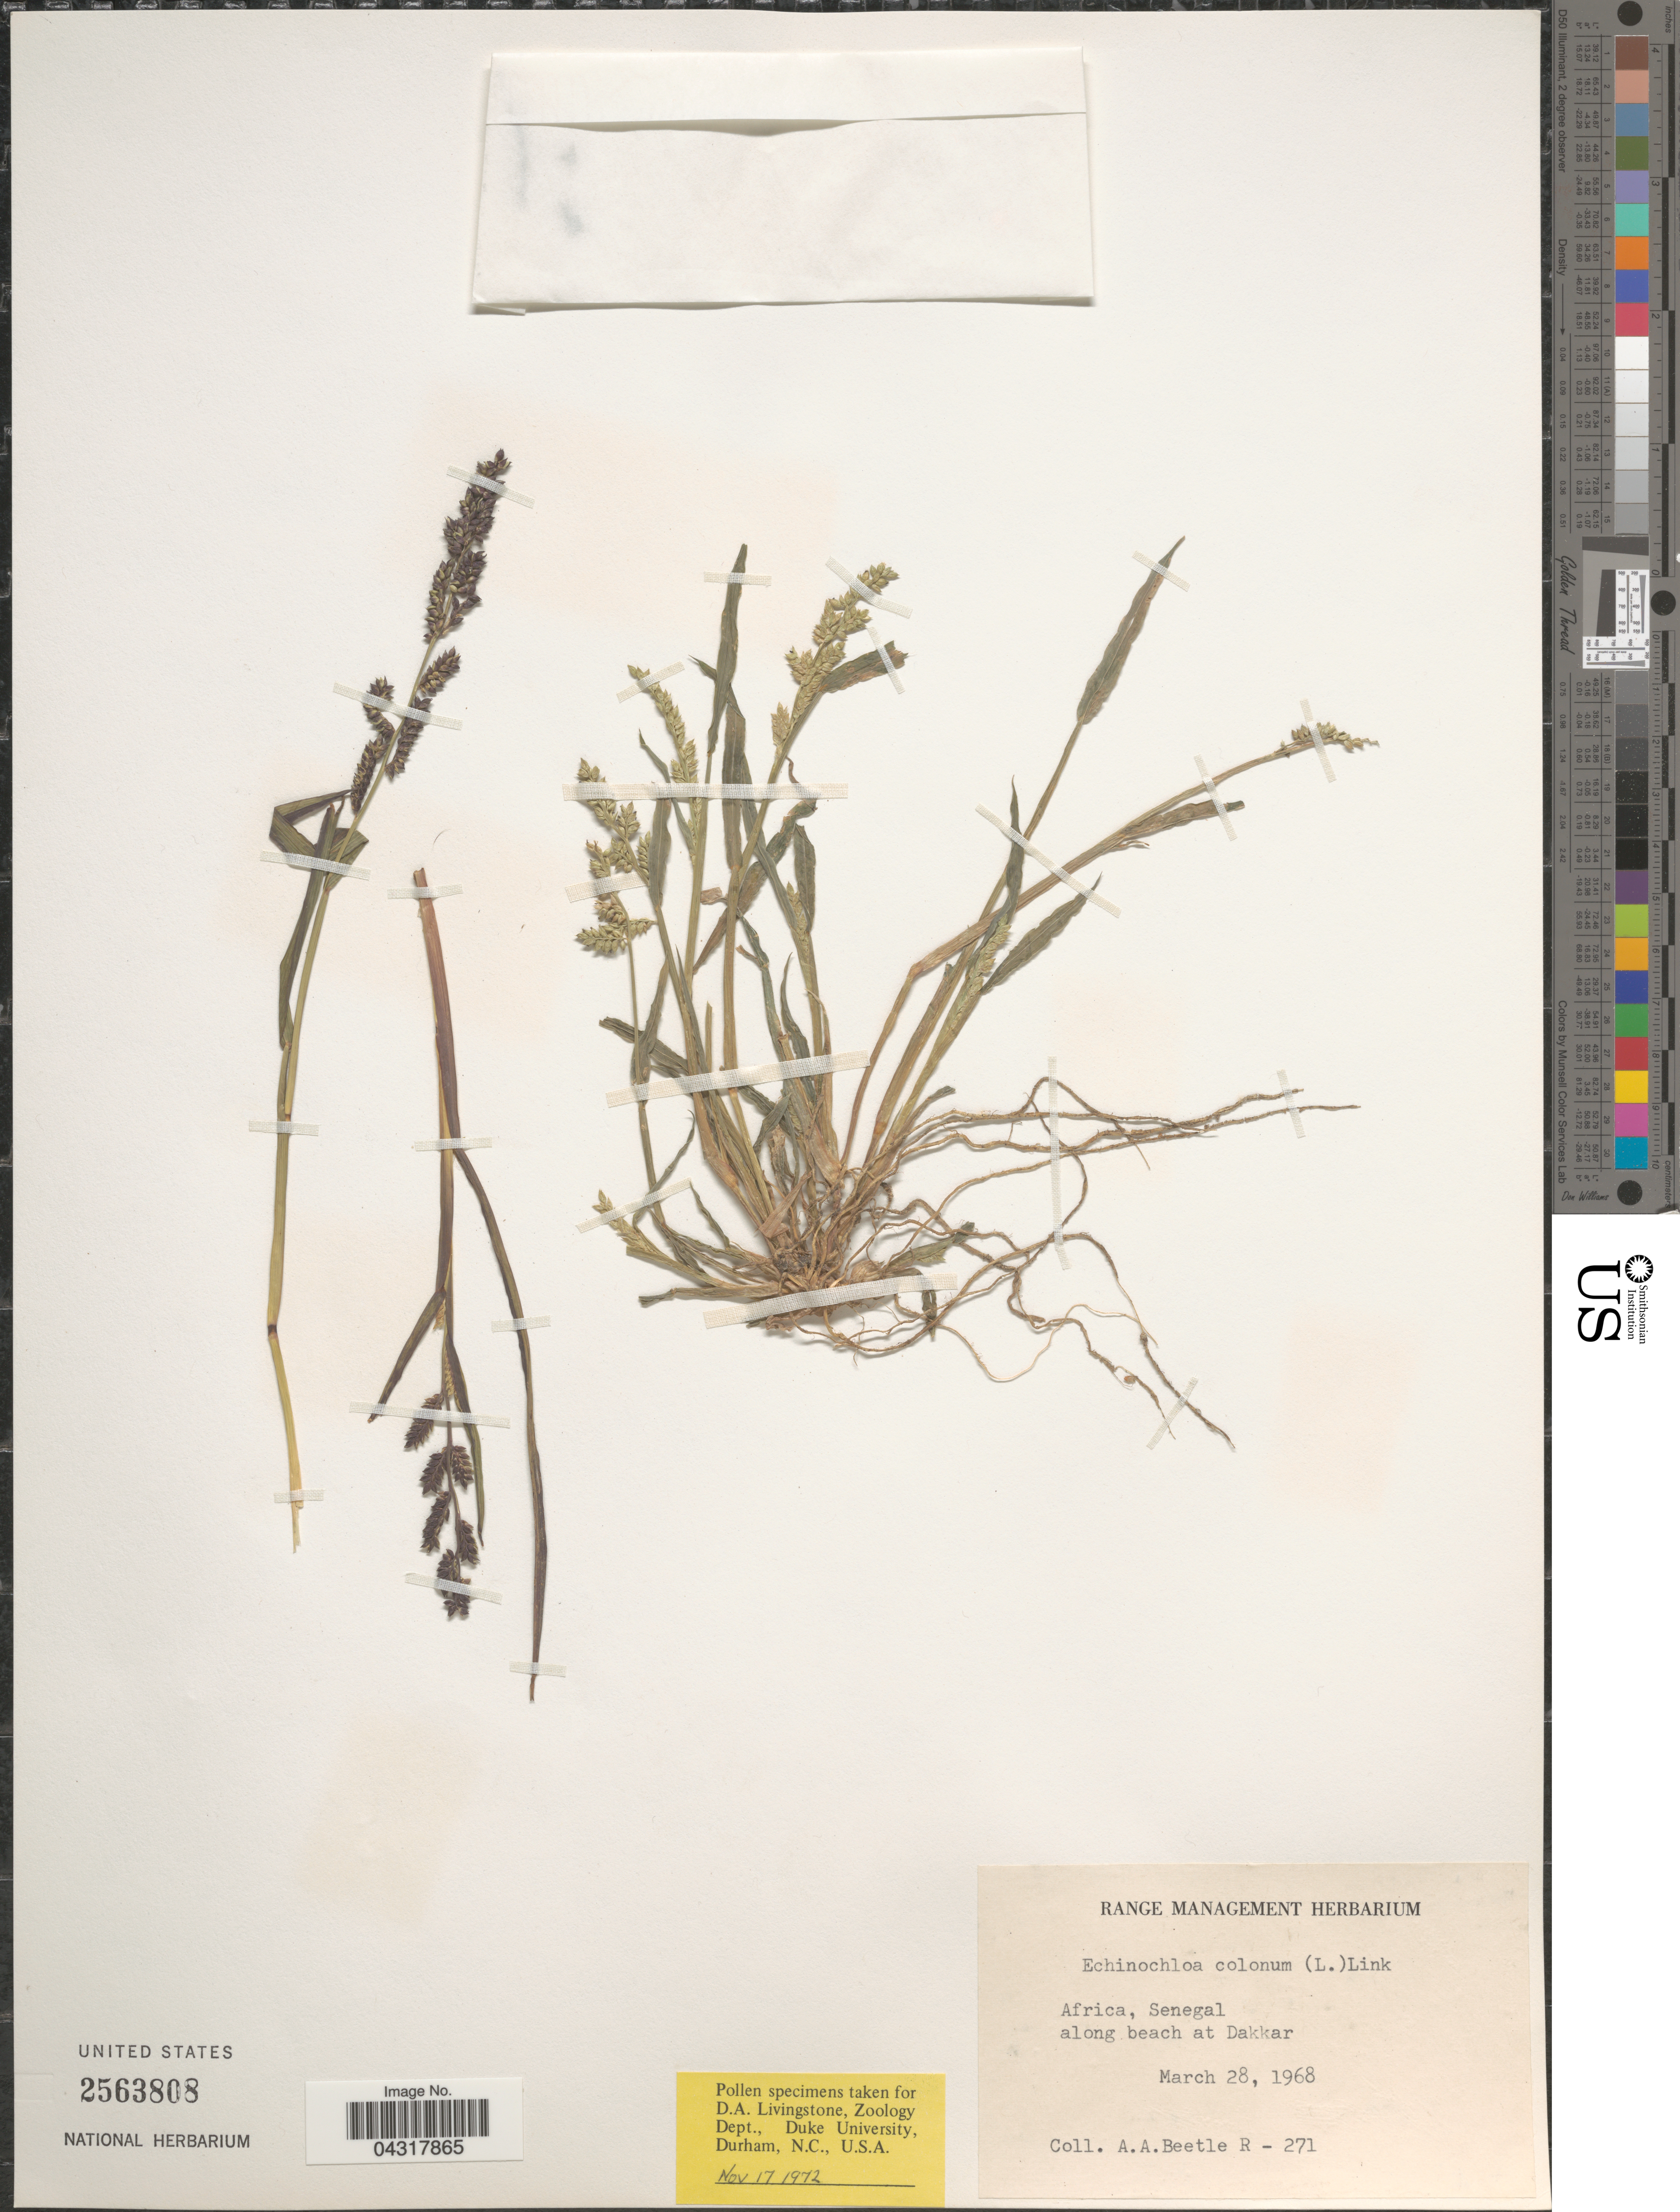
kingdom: Plantae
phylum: Tracheophyta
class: Liliopsida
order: Poales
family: Poaceae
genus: Echinochloa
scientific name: Echinochloa colona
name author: (L.) Link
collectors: A. A. Beetle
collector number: R - 271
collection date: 1968-03-28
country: Senegal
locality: Along beach at Dakkar.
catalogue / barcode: US 2563808